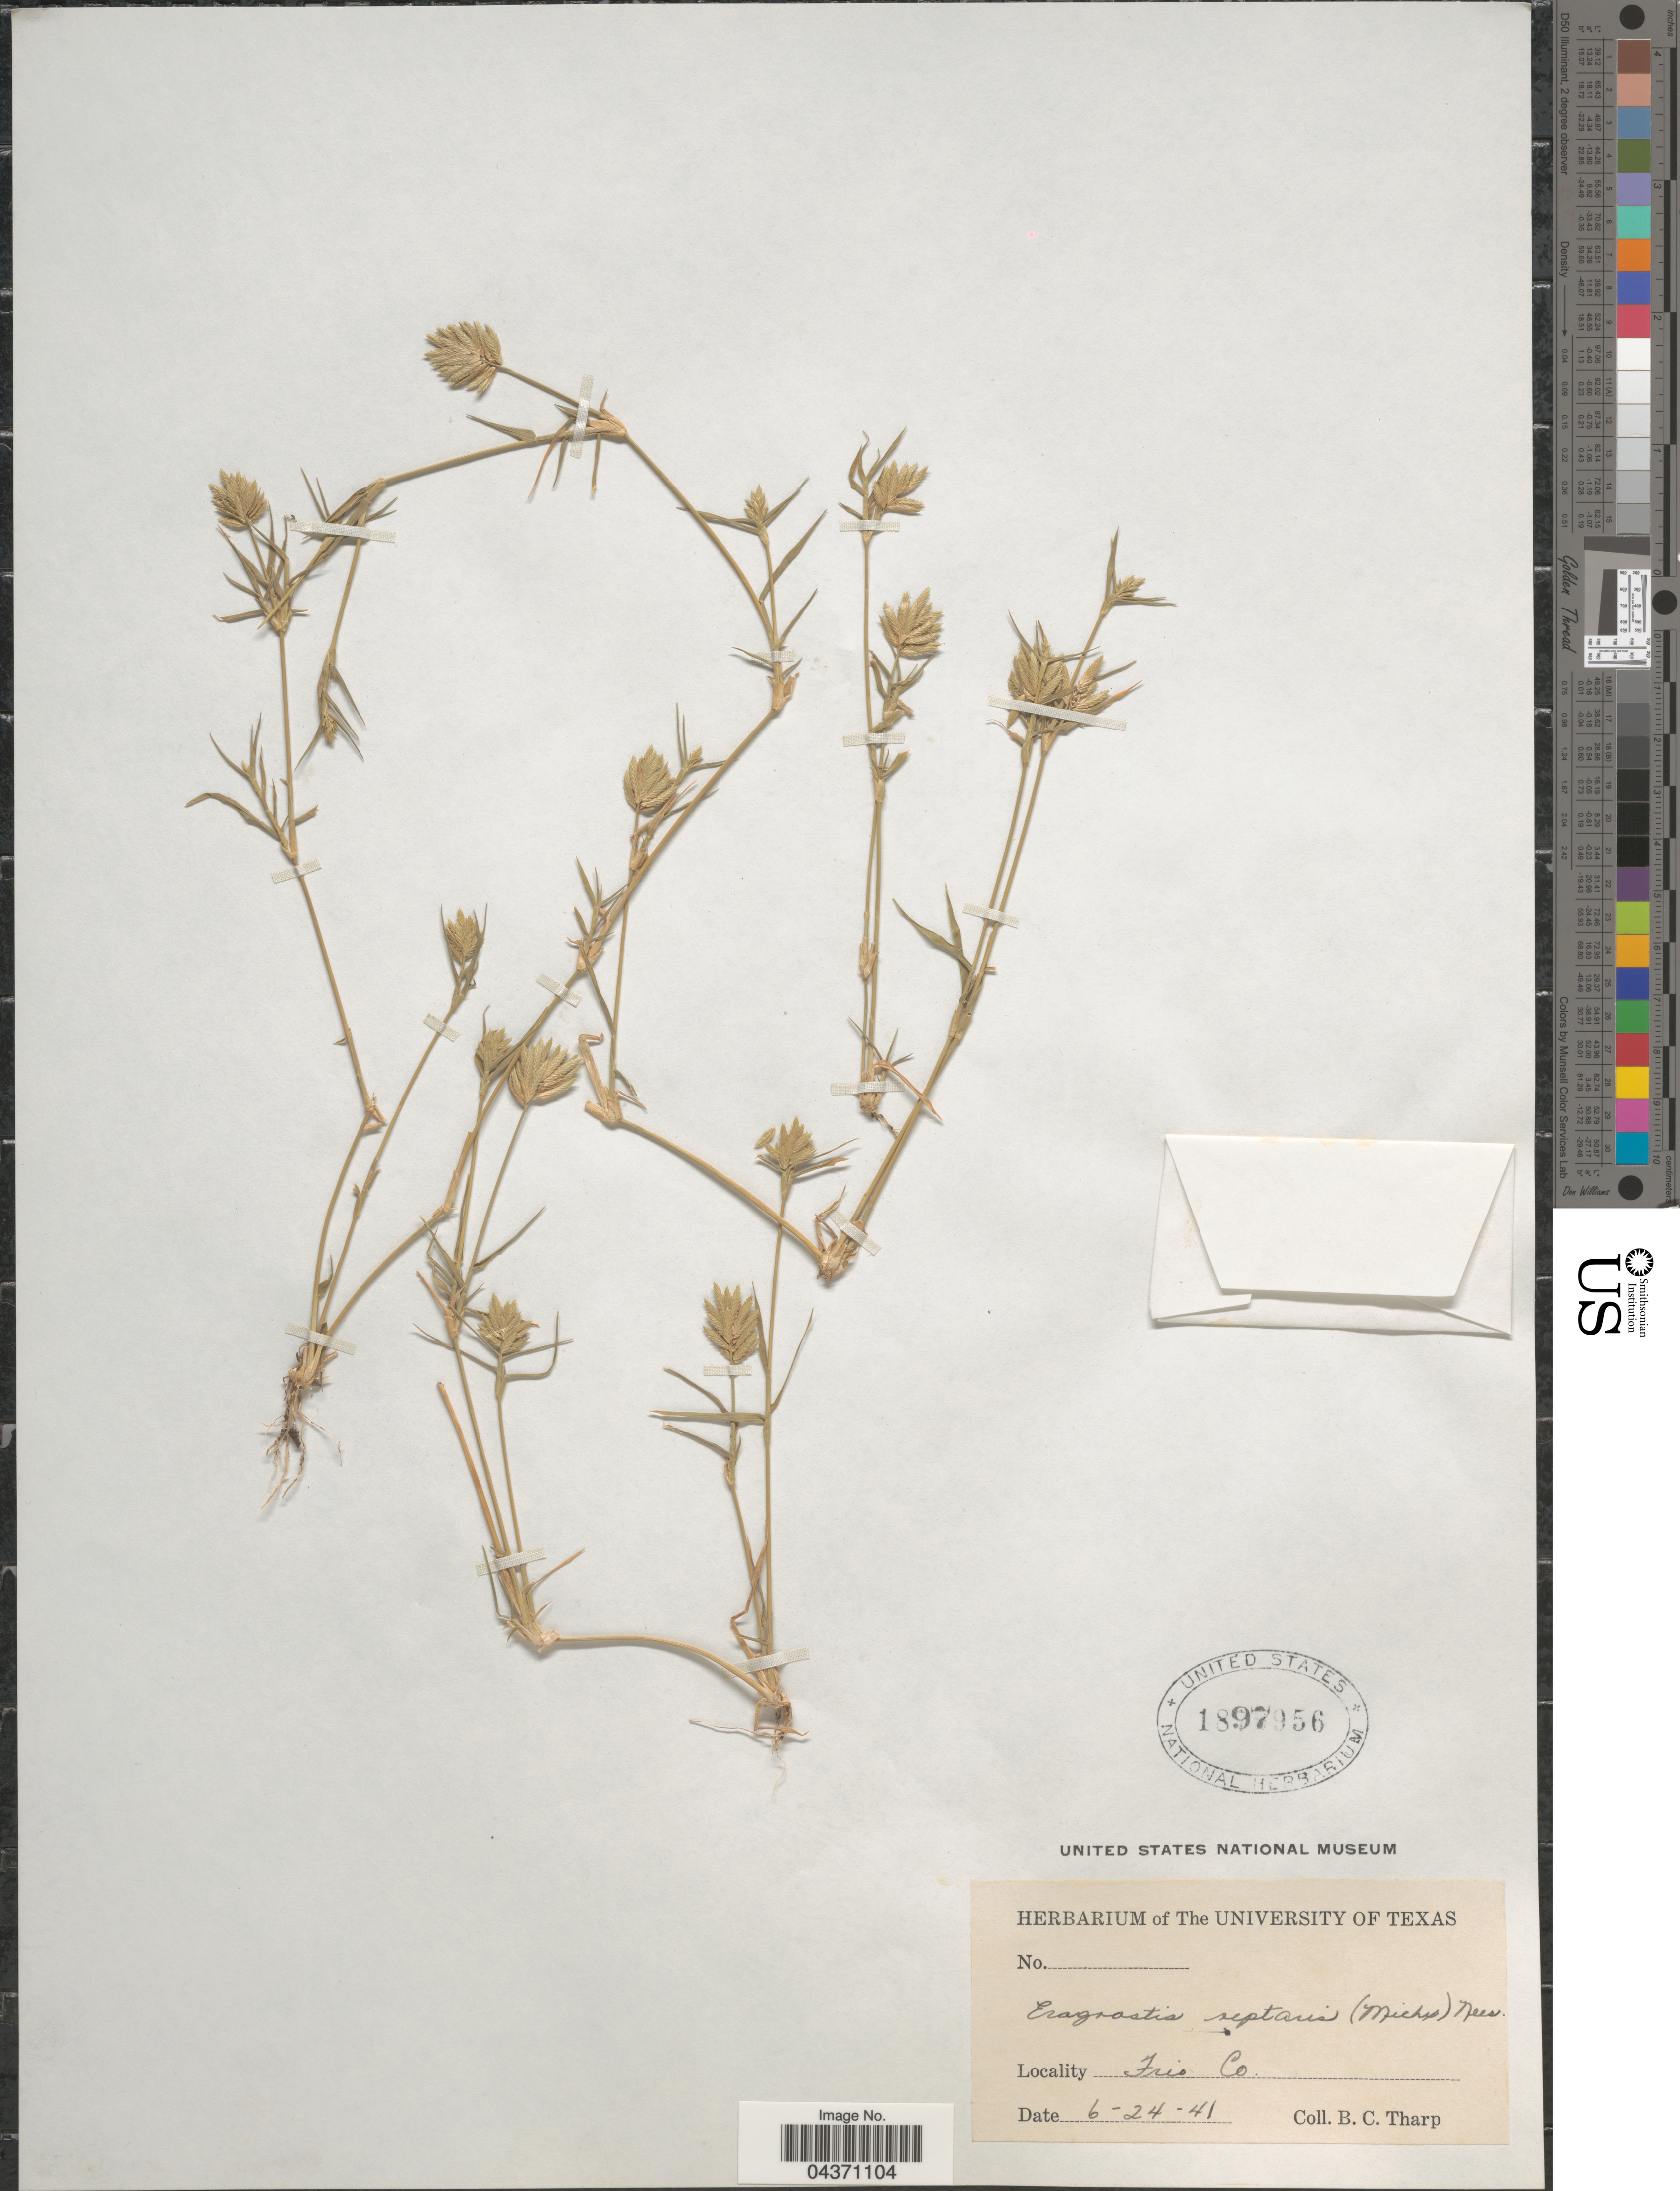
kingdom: Plantae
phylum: Tracheophyta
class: Liliopsida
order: Poales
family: Poaceae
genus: Eragrostis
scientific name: Eragrostis reptans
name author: (Michx.) Nees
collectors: B. C. Tharp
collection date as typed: Transcribed d/m/y: 24/6/41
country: United States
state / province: Texas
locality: Frio Co.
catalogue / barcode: US 1897956